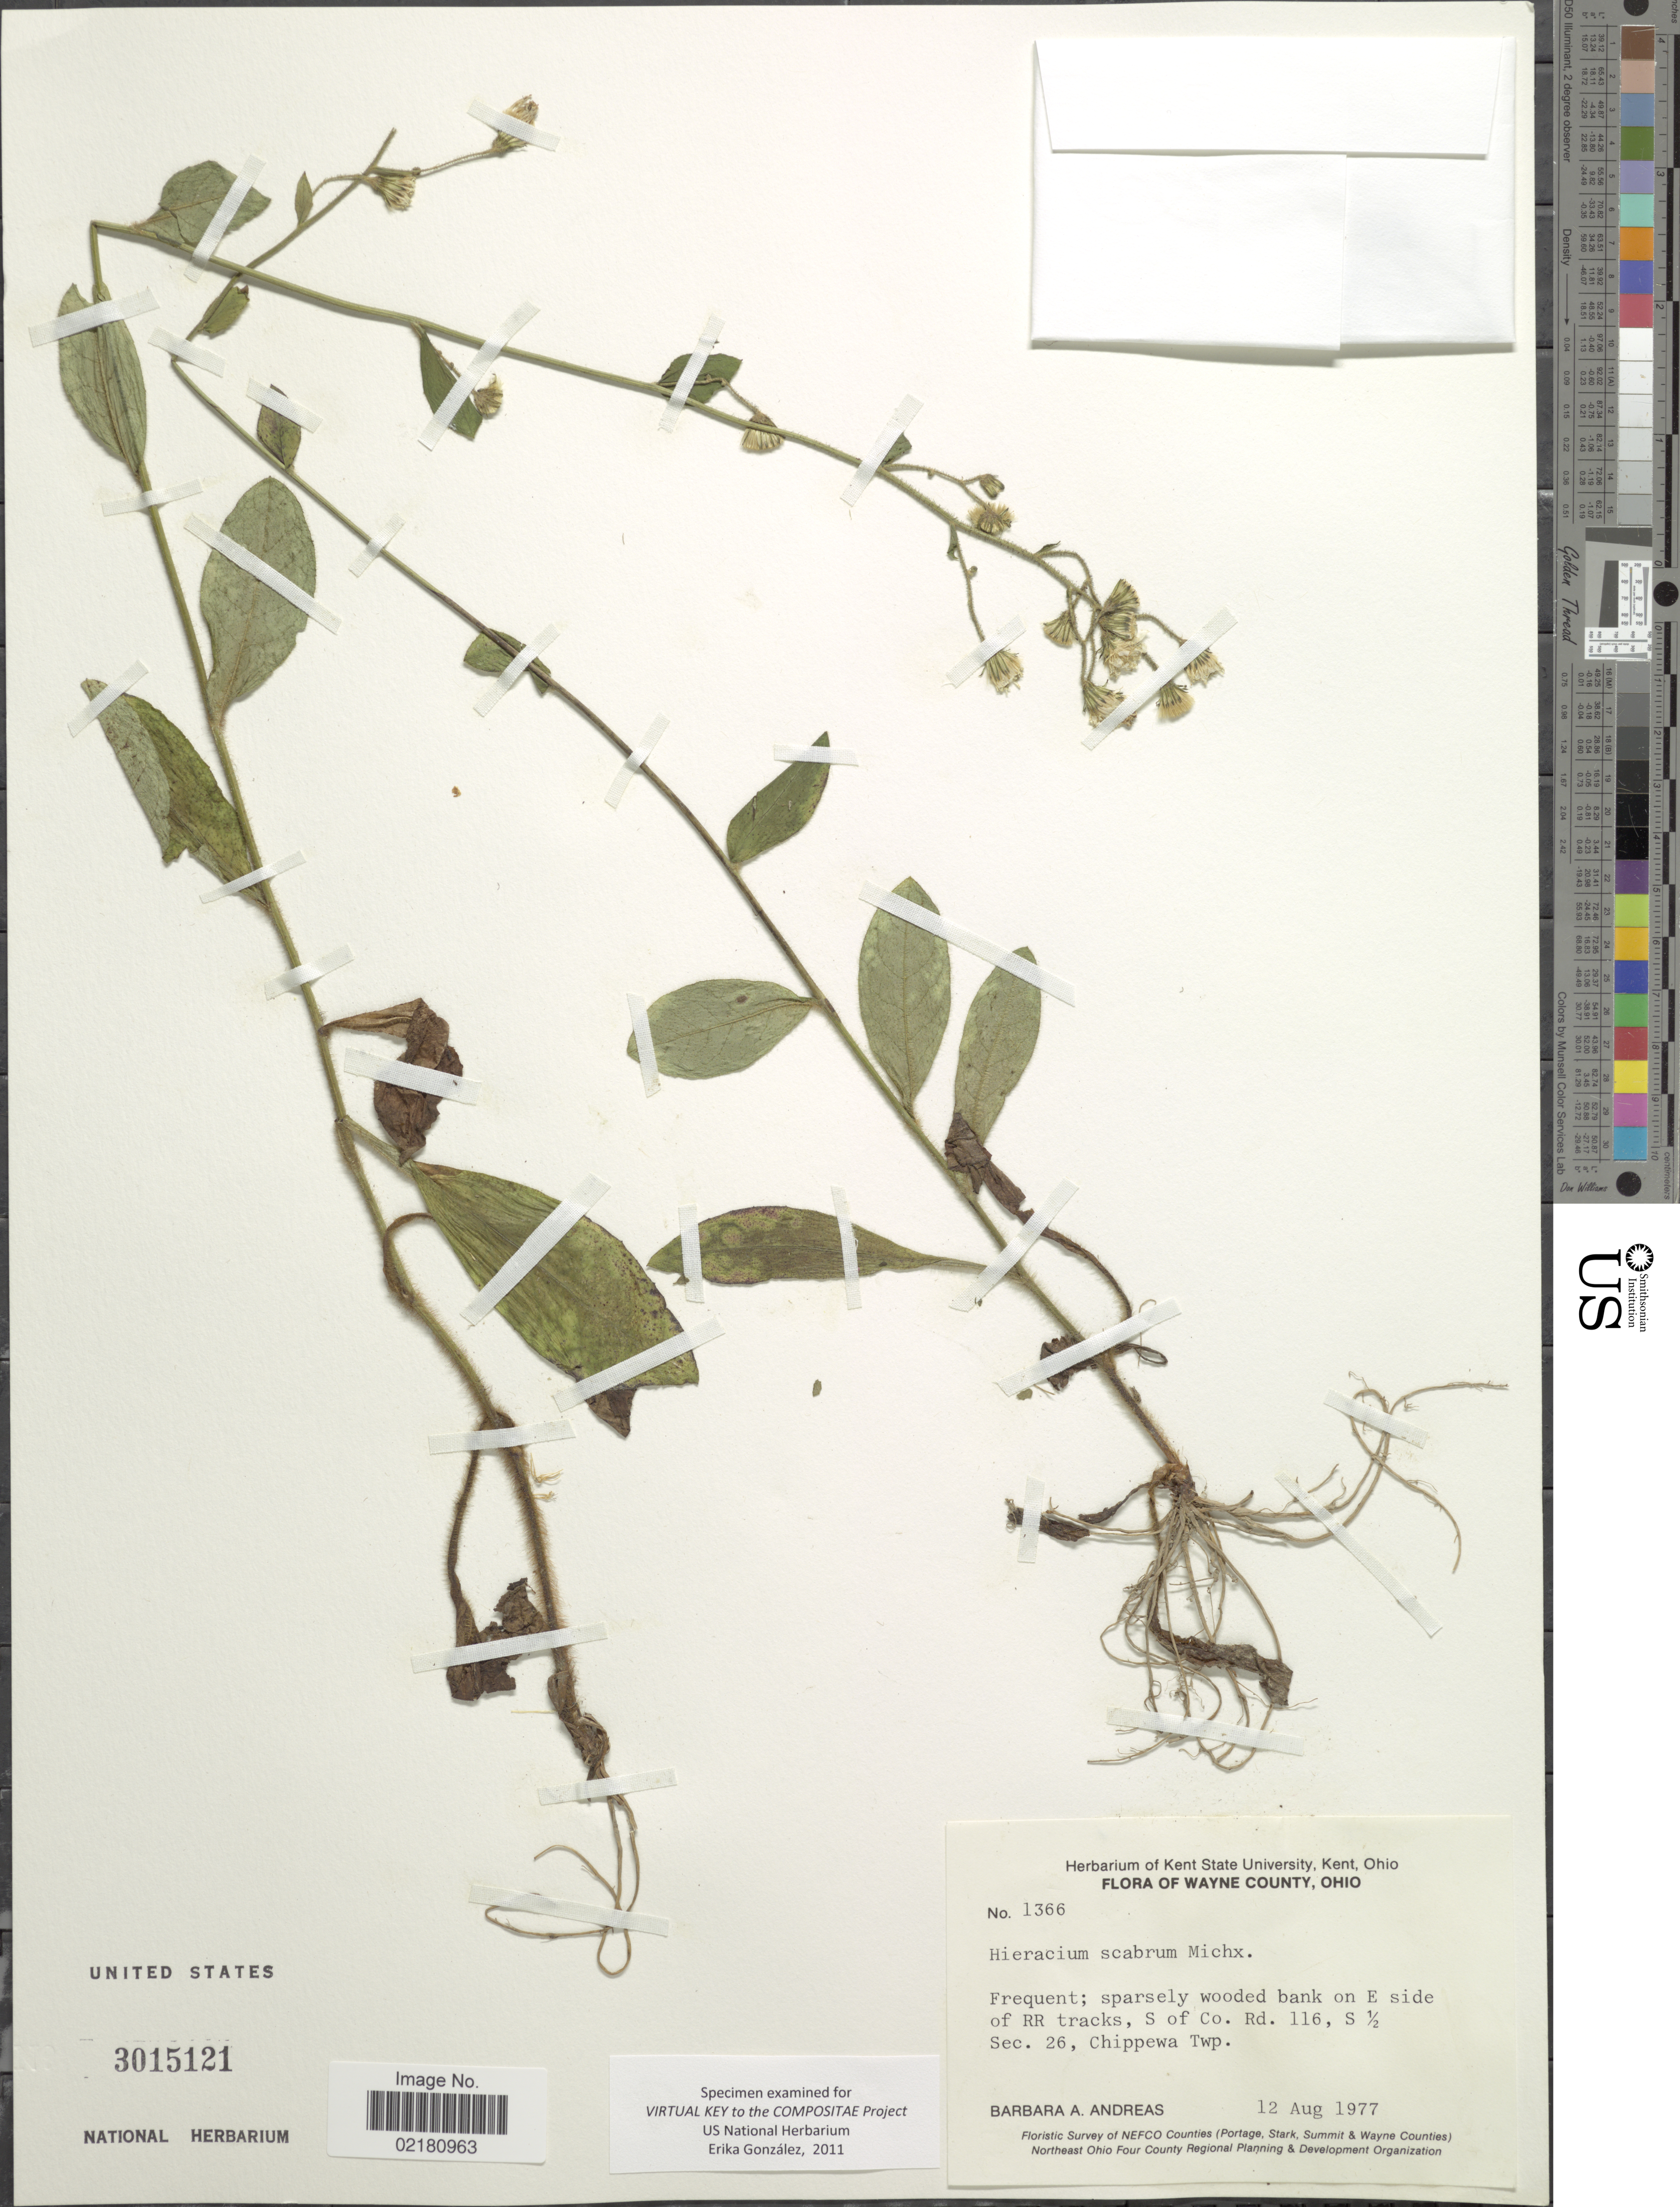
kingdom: Plantae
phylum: Tracheophyta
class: Magnoliopsida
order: Asterales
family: Asteraceae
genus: Pilosella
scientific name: Pilosella verruculata subsp. verruculata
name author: (Link) Soják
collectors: B. A. Andreas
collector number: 1366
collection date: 1977-08-12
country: United States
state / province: Ohio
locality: Wayne County. Frequent: sparsely wooded bank on E side of RR tracks, S of Co. Rd. 116 , S 1/2 Sec 26, Chippewa Twp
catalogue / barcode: US 3015121